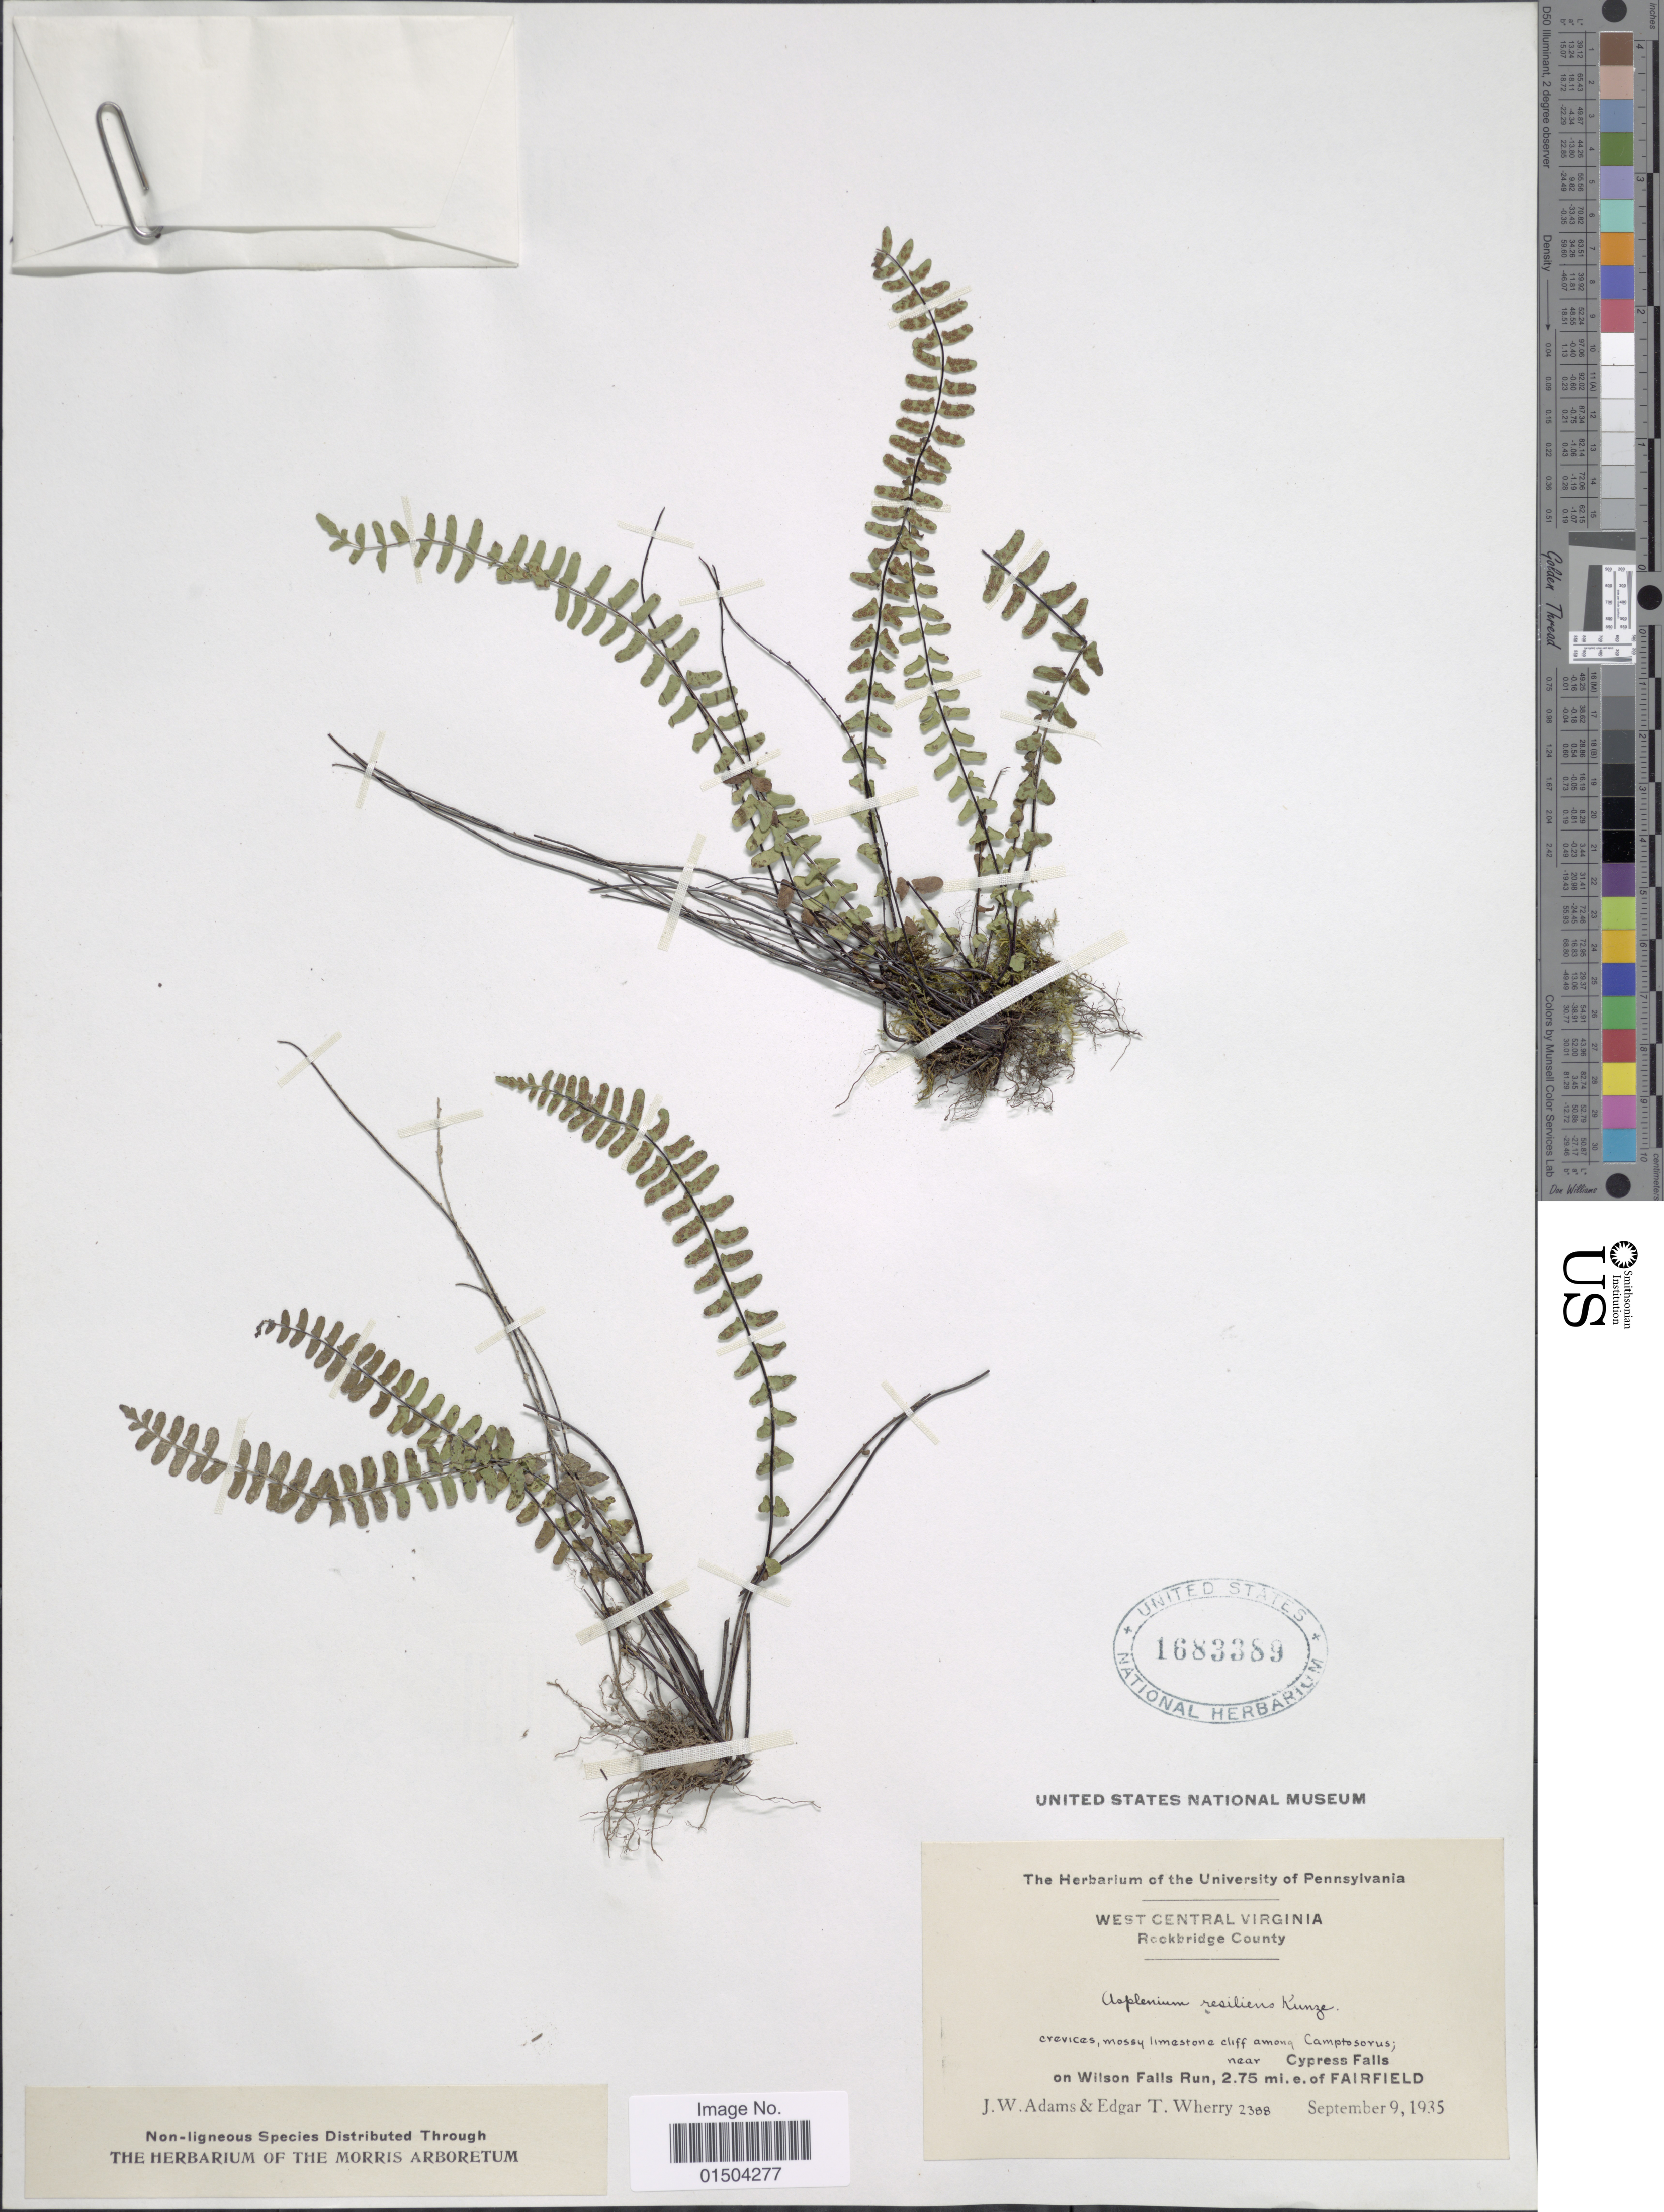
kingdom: Plantae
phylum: Tracheophyta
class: Polypodiopsida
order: Polypodiales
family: Aspleniaceae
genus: Asplenium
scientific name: Asplenium resiliens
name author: Kunze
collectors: J. Adams & E. T. Wherry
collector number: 2388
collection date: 1935-09-09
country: United States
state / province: Virginia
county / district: Rockbridge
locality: West Central Virginia. Rockbridge County. Crevices, mossy limestone cliff among Camptosorus; near Cypress Falls on Wilson Falls Run, 2.75 mi. e. of Fairfield.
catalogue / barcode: US 1683389